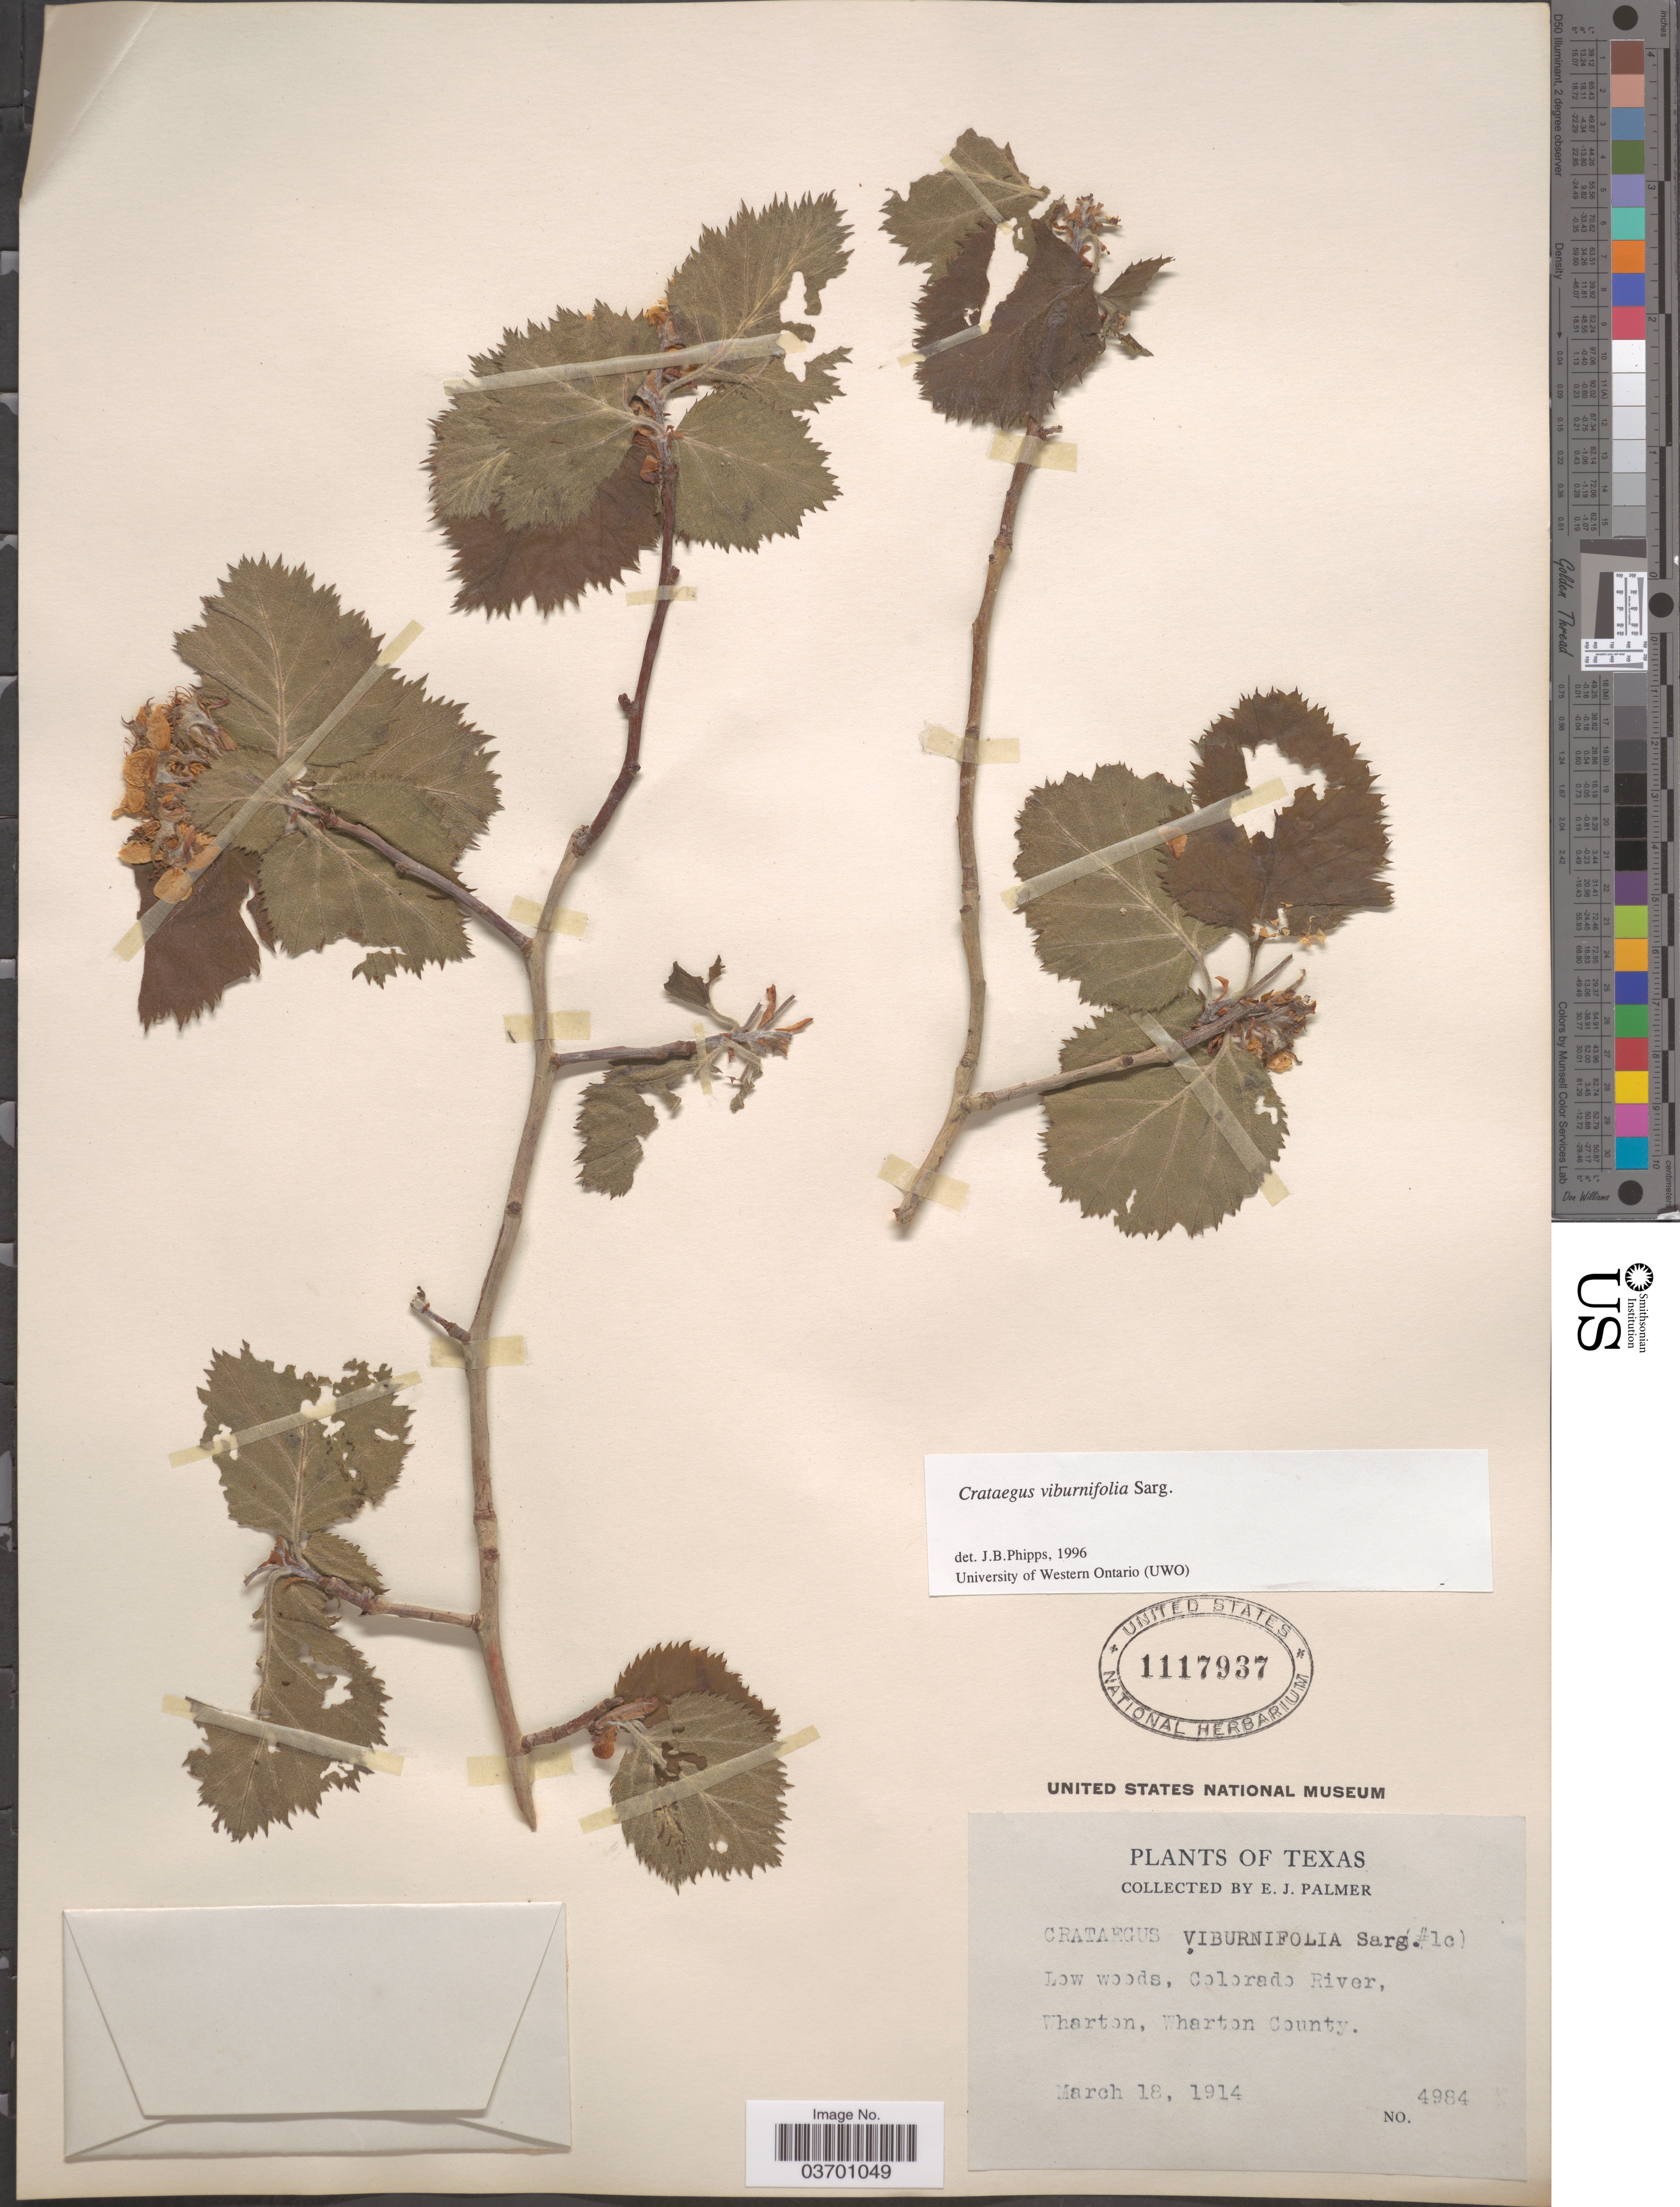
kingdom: Plantae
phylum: Tracheophyta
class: Magnoliopsida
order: Rosales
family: Rosaceae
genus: Crataegus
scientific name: Crataegus mollis var. viburnifolia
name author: (Sarg.) Lance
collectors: E. J. Palmer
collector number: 4984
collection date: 1914-03-18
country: United States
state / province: Texas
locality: Colorado River, Wharton, Wharton County.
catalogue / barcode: US 1117937